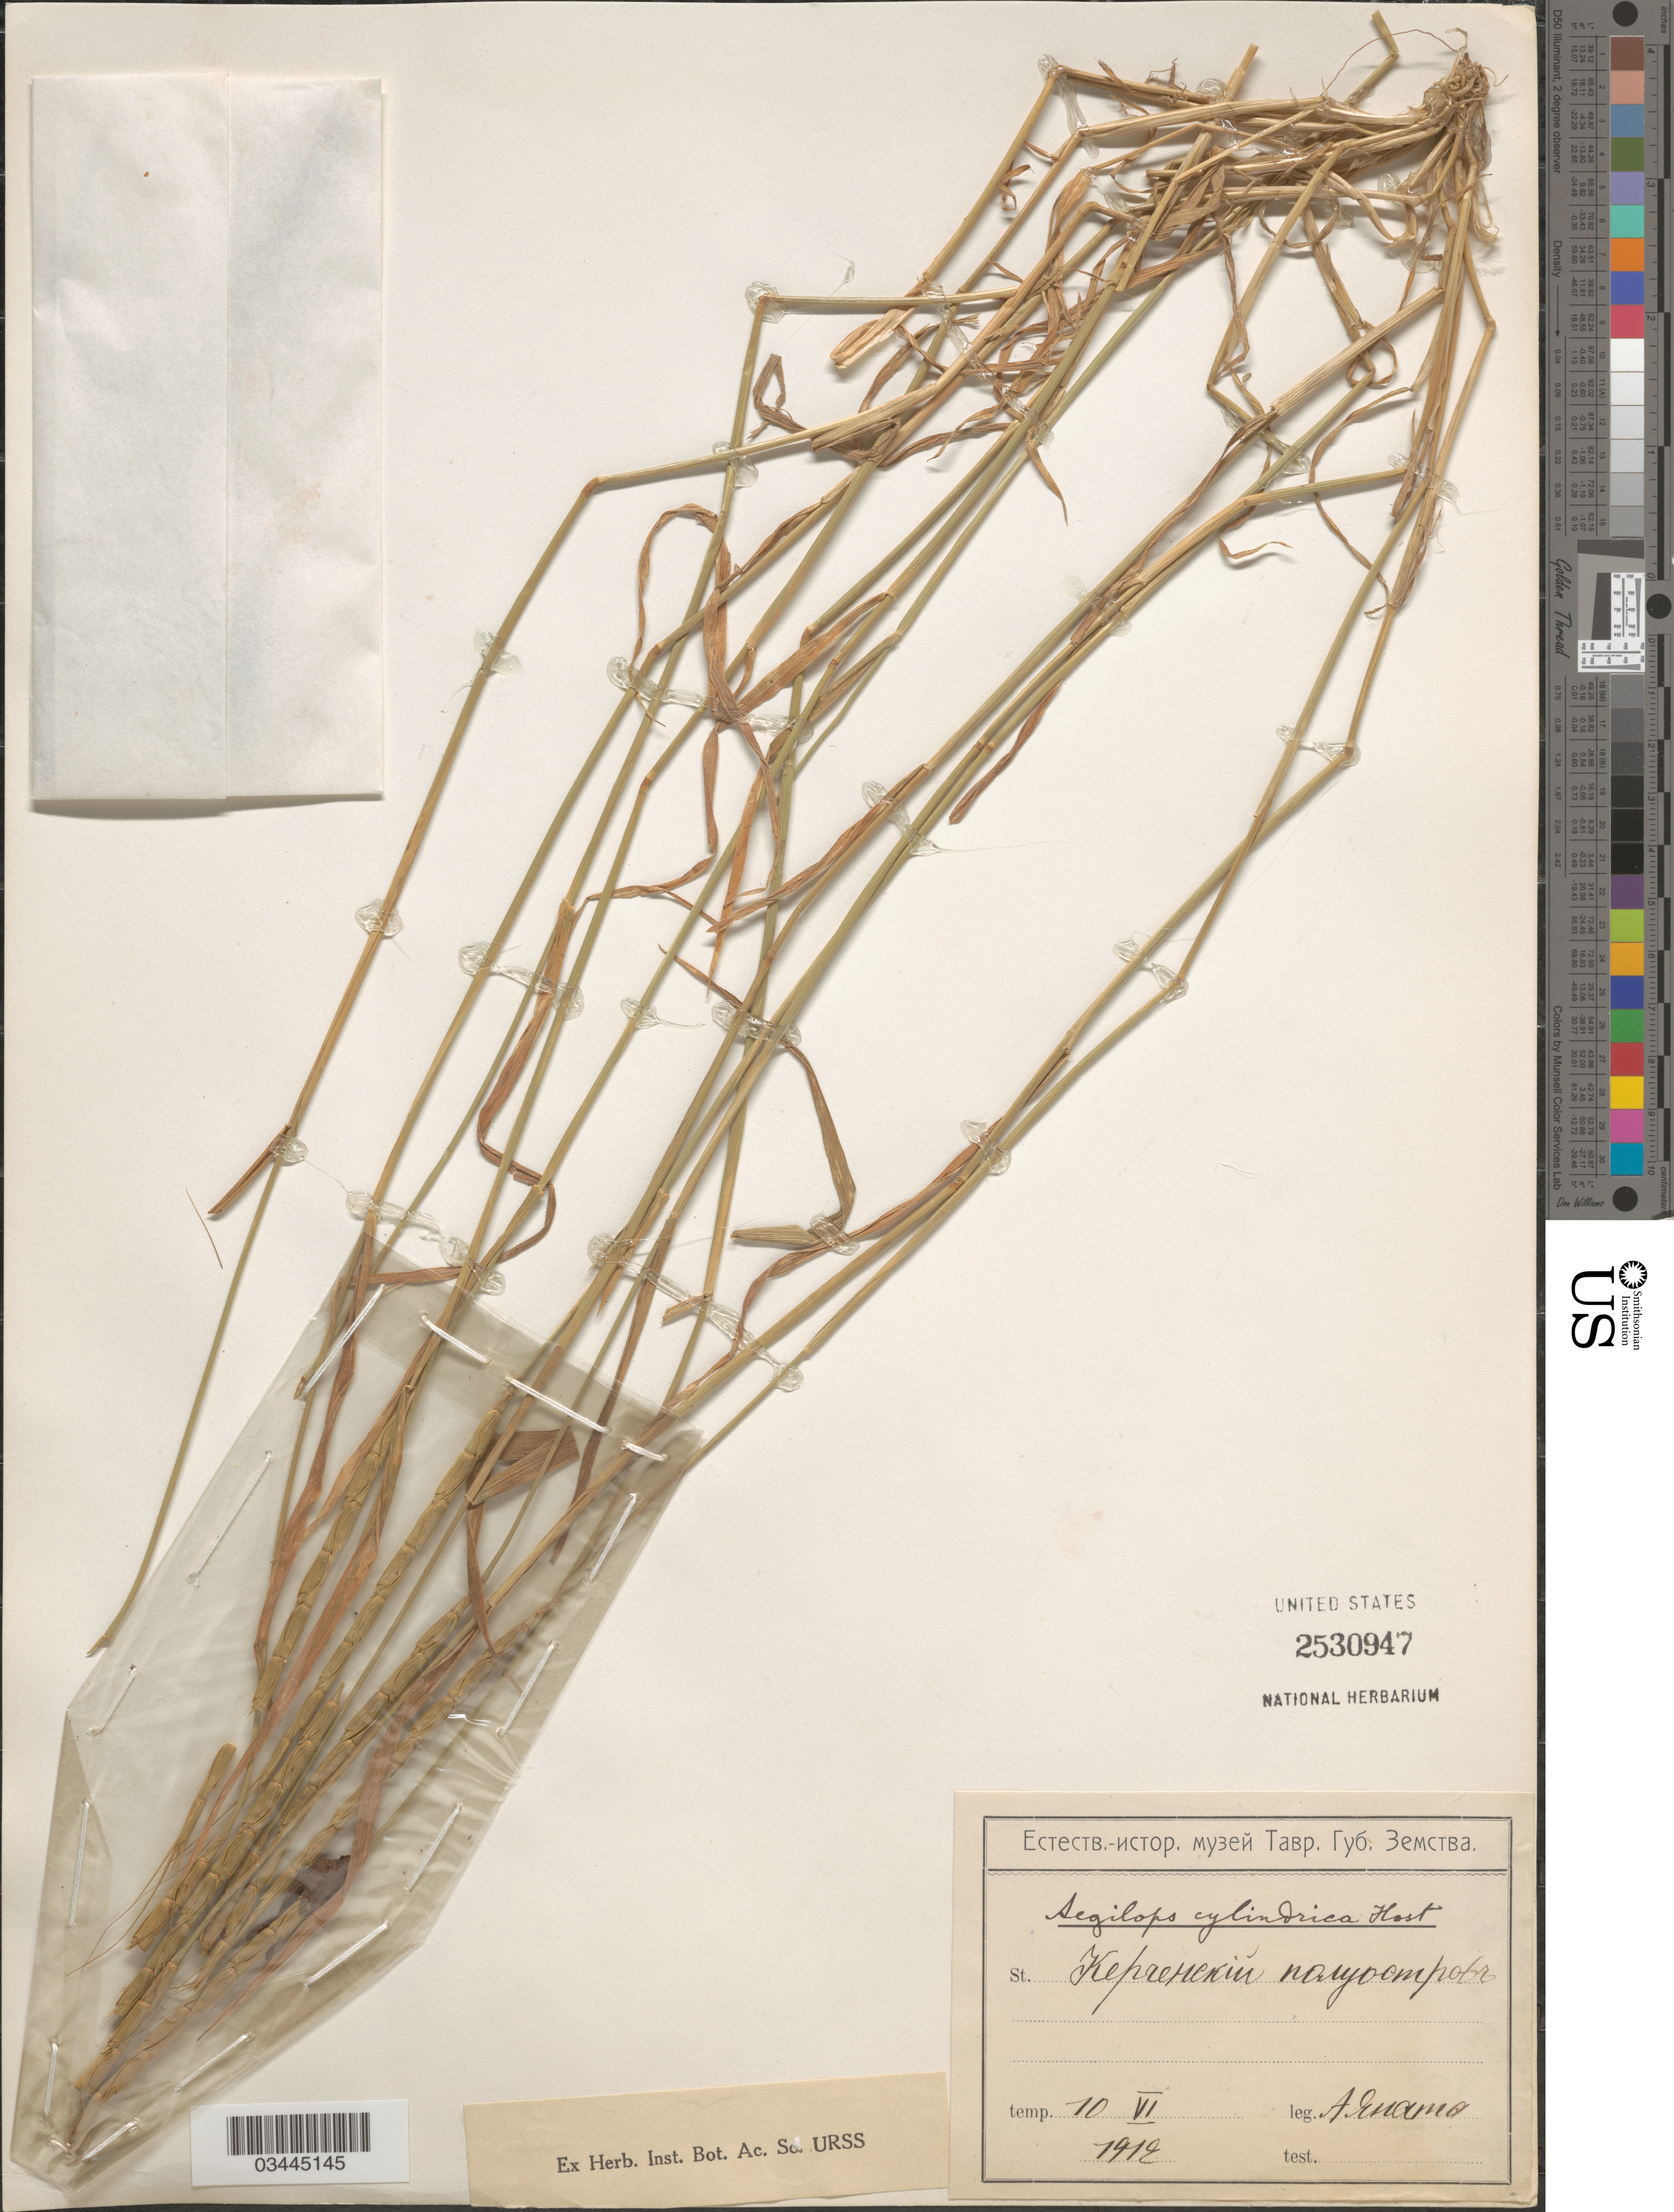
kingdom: Plantae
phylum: Tracheophyta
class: Liliopsida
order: Poales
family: Poaceae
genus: Aegilops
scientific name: Aegilops cylindrica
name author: Host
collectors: A. Yanata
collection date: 1912-06-10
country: Ukraine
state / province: Crimea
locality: Kertch Peninsula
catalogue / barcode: US 2530947